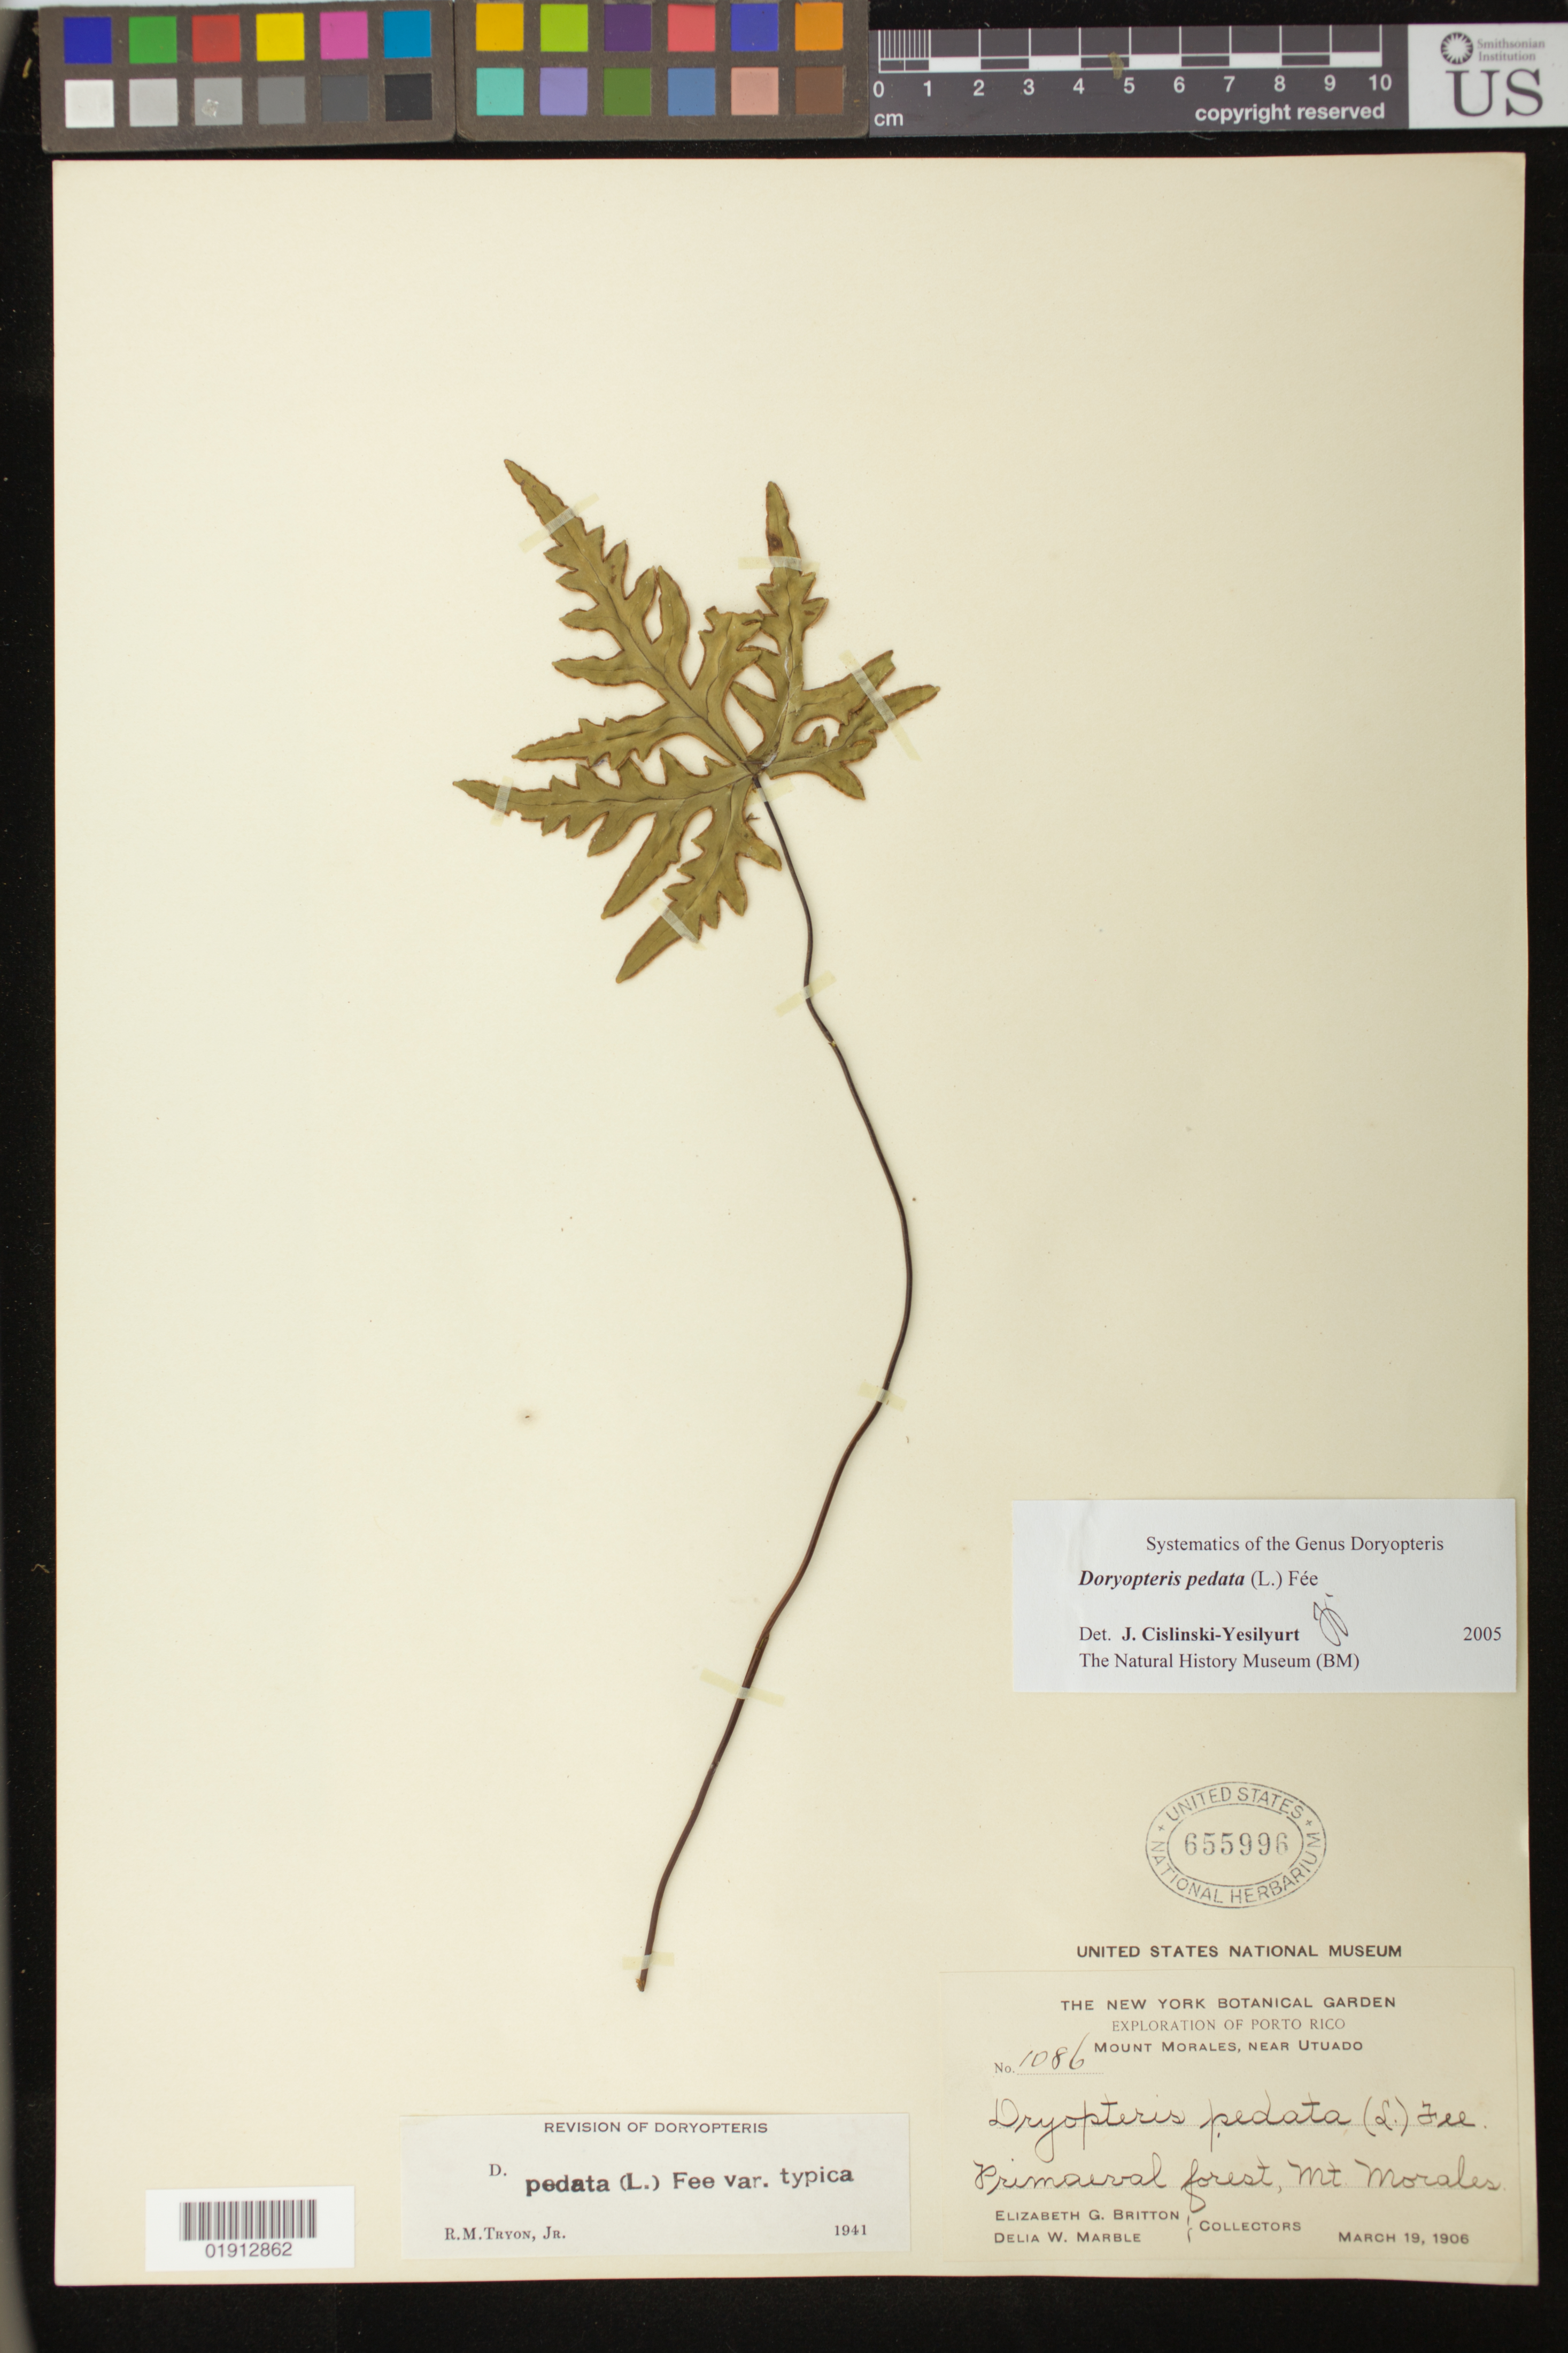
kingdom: Plantae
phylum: Tracheophyta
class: Polypodiopsida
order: Polypodiales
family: Pteridaceae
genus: Doryopteris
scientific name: Doryopteris pedata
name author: (L.) Fée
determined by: Yesilyurt, J. C.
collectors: E. G. Britton & D. W. Marble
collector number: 1086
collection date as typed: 19 Mar 1906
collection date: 1906-03-19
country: Puerto Rico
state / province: Utuado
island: Puerto Rico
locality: Mount Morales, near Utuado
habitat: Primaeval forest.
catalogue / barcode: US 655996